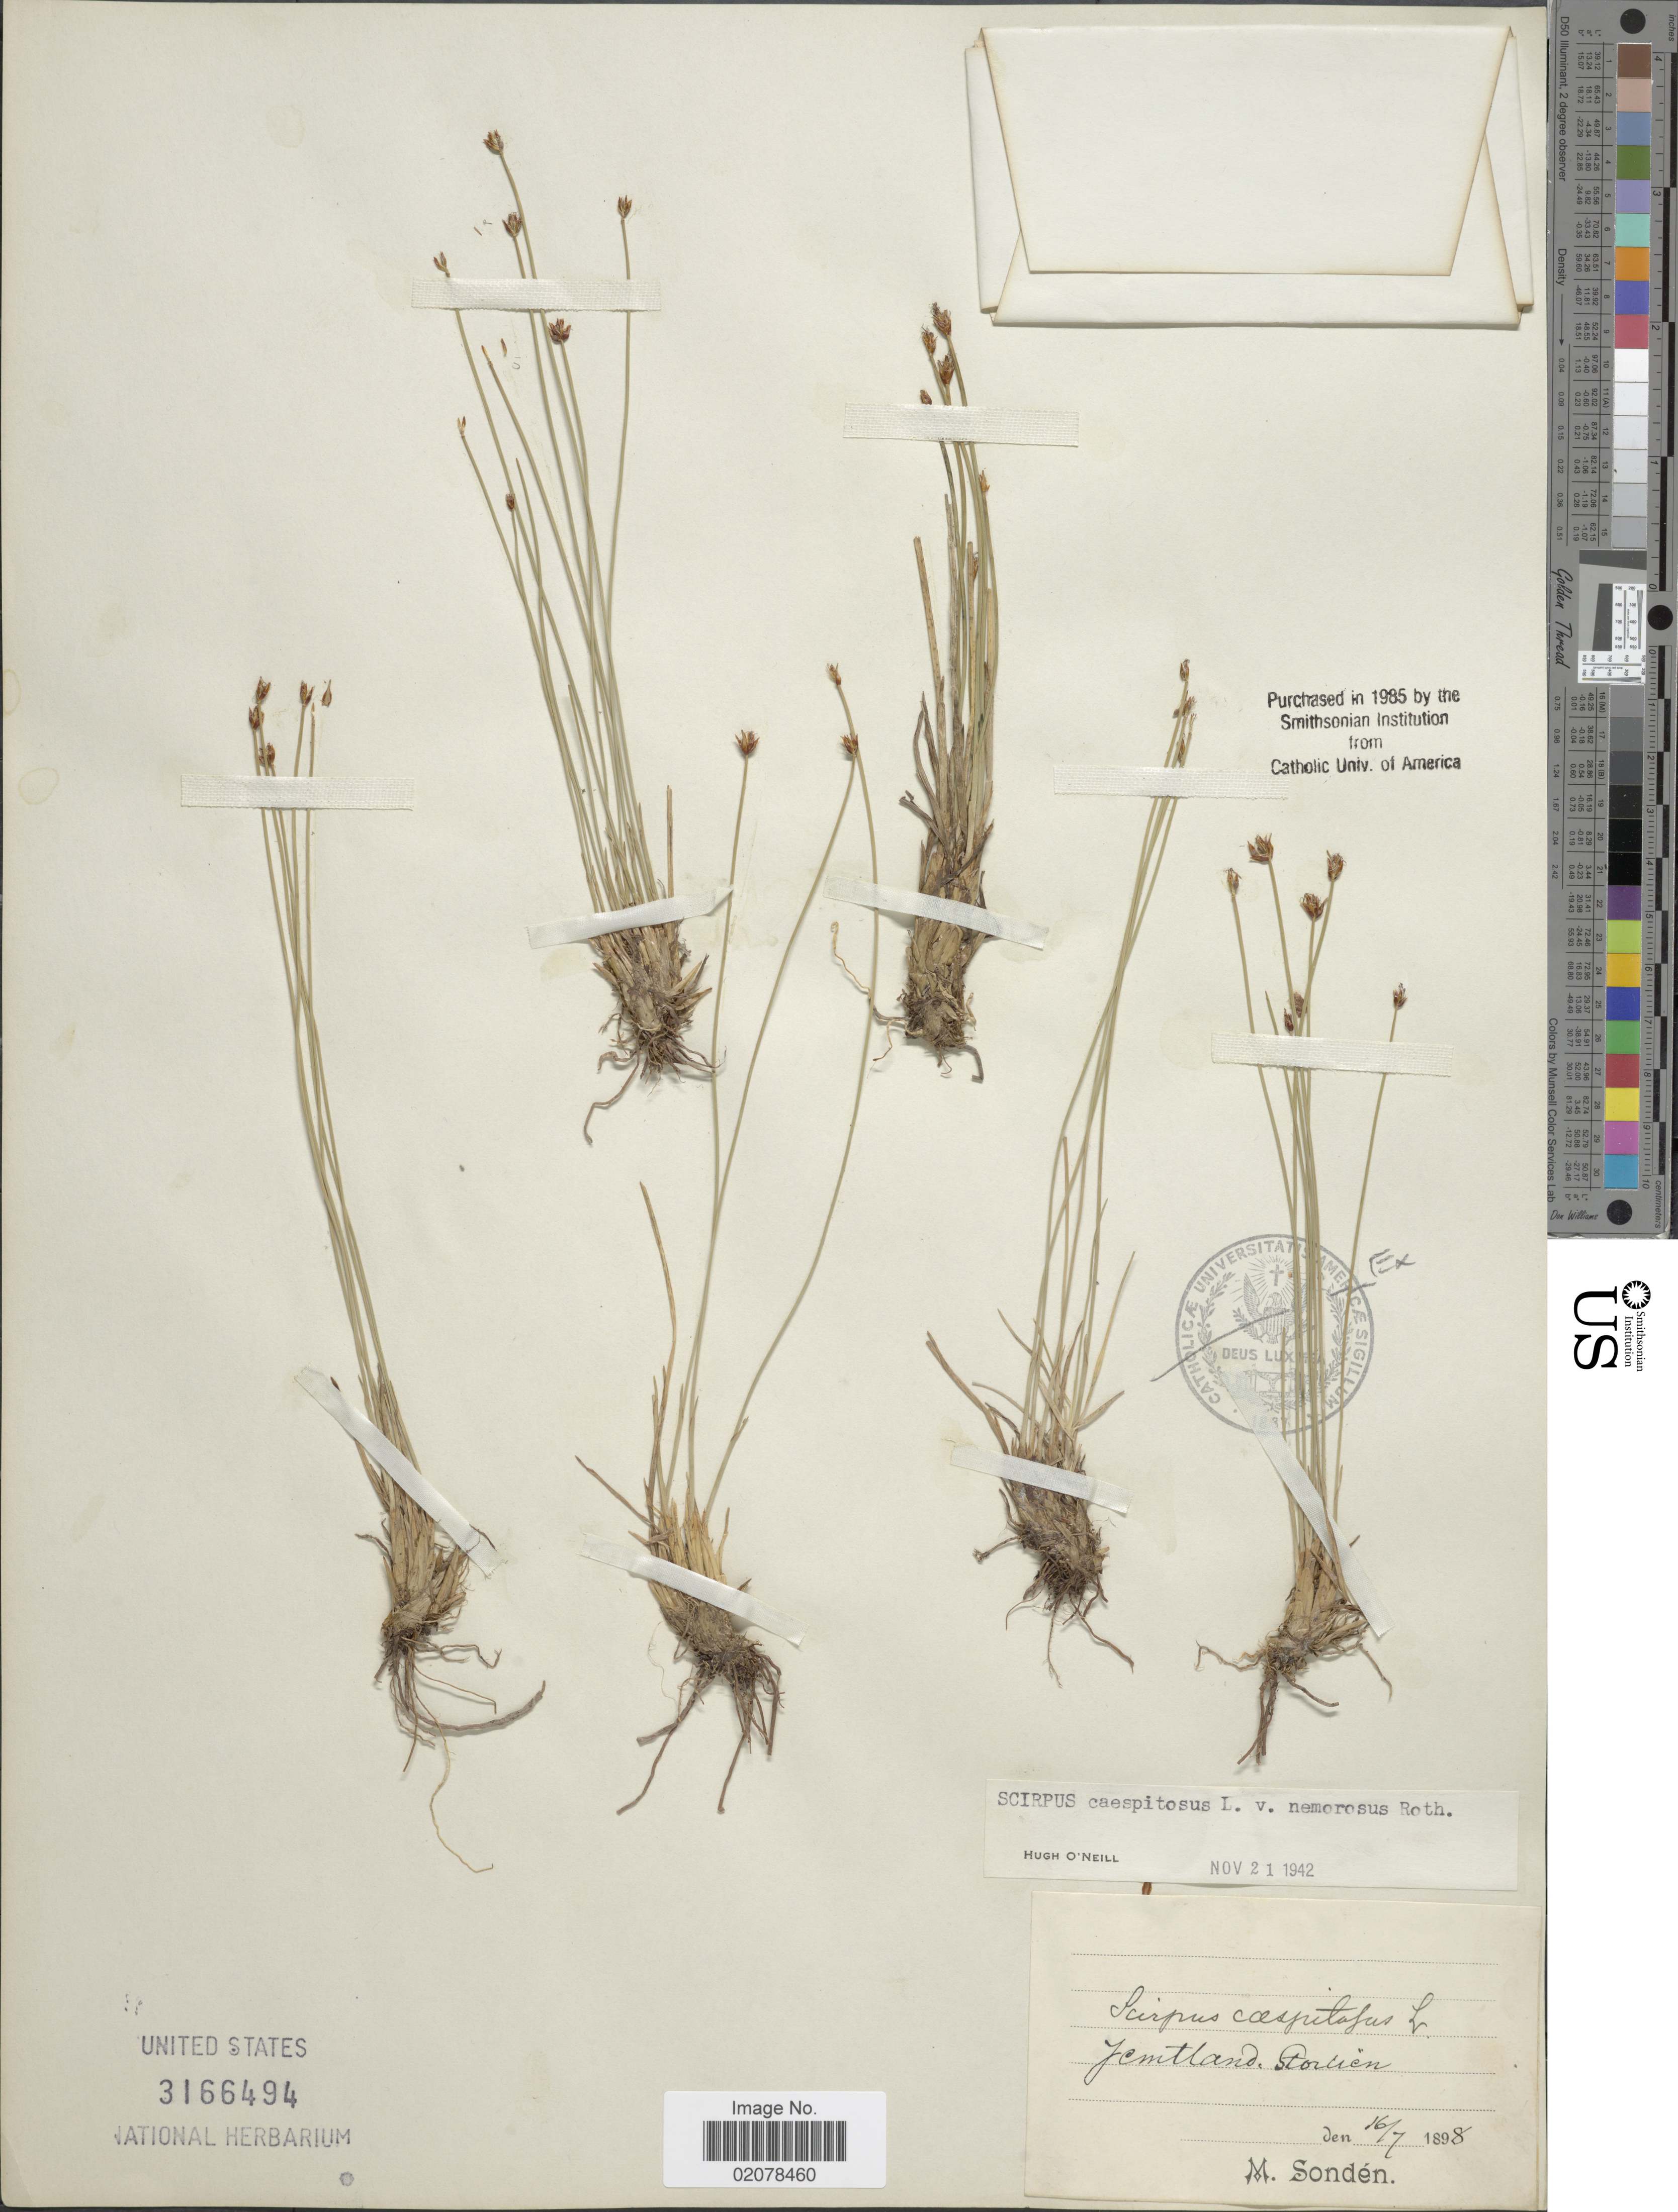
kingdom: Plantae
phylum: Tracheophyta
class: Liliopsida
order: Poales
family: Cyperaceae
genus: Trichophorum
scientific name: Trichophorum cespitosum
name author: (L.) Hartm.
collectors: M. Sondén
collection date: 1898-07-16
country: Sweden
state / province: Jämtland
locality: Jemtland, Storlien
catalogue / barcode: US 3166494